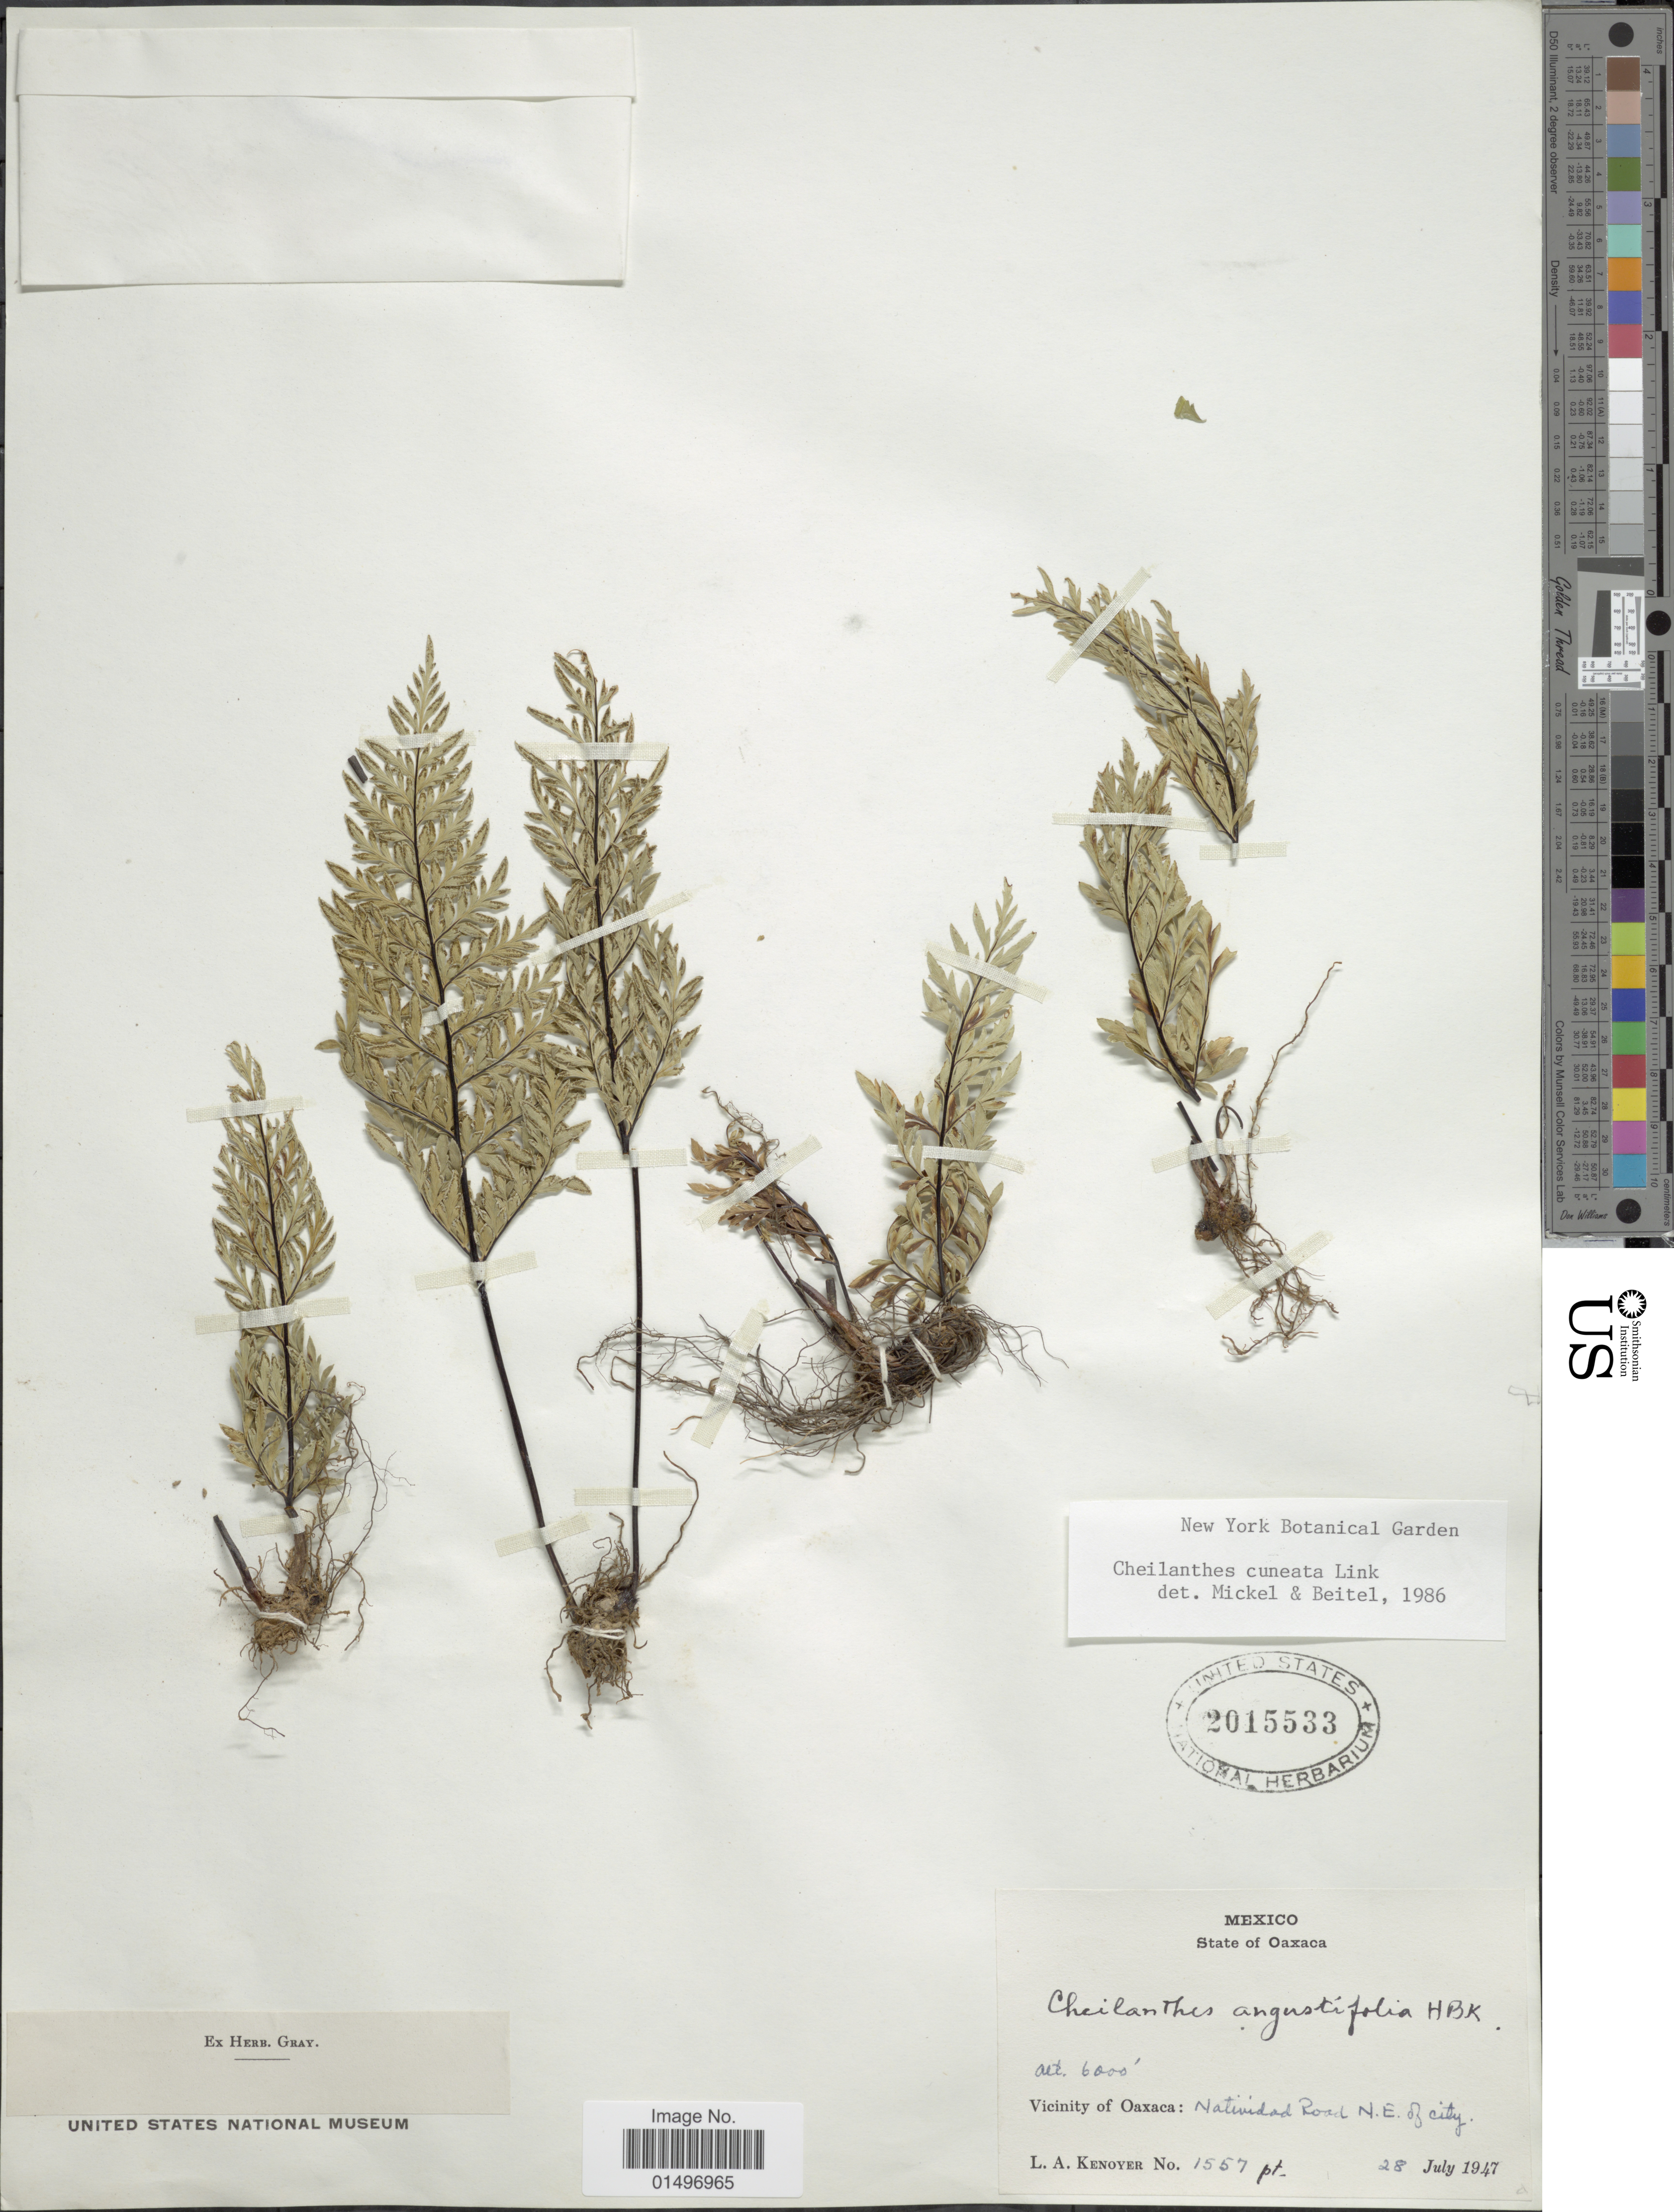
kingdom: Plantae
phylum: Tracheophyta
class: Polypodiopsida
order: Polypodiales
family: Pteridaceae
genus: Gaga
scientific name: Gaga cuneata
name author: (Kaulf. ex Link) Fay W. Li & Windham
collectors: L. A. Kenoyer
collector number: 1557 pt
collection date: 1947-07-28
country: Mexico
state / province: Oaxaca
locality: Mexico, Vicinity of Oaxaca: Natividad Road N. E. of City.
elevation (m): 1829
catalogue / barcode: US 2015533